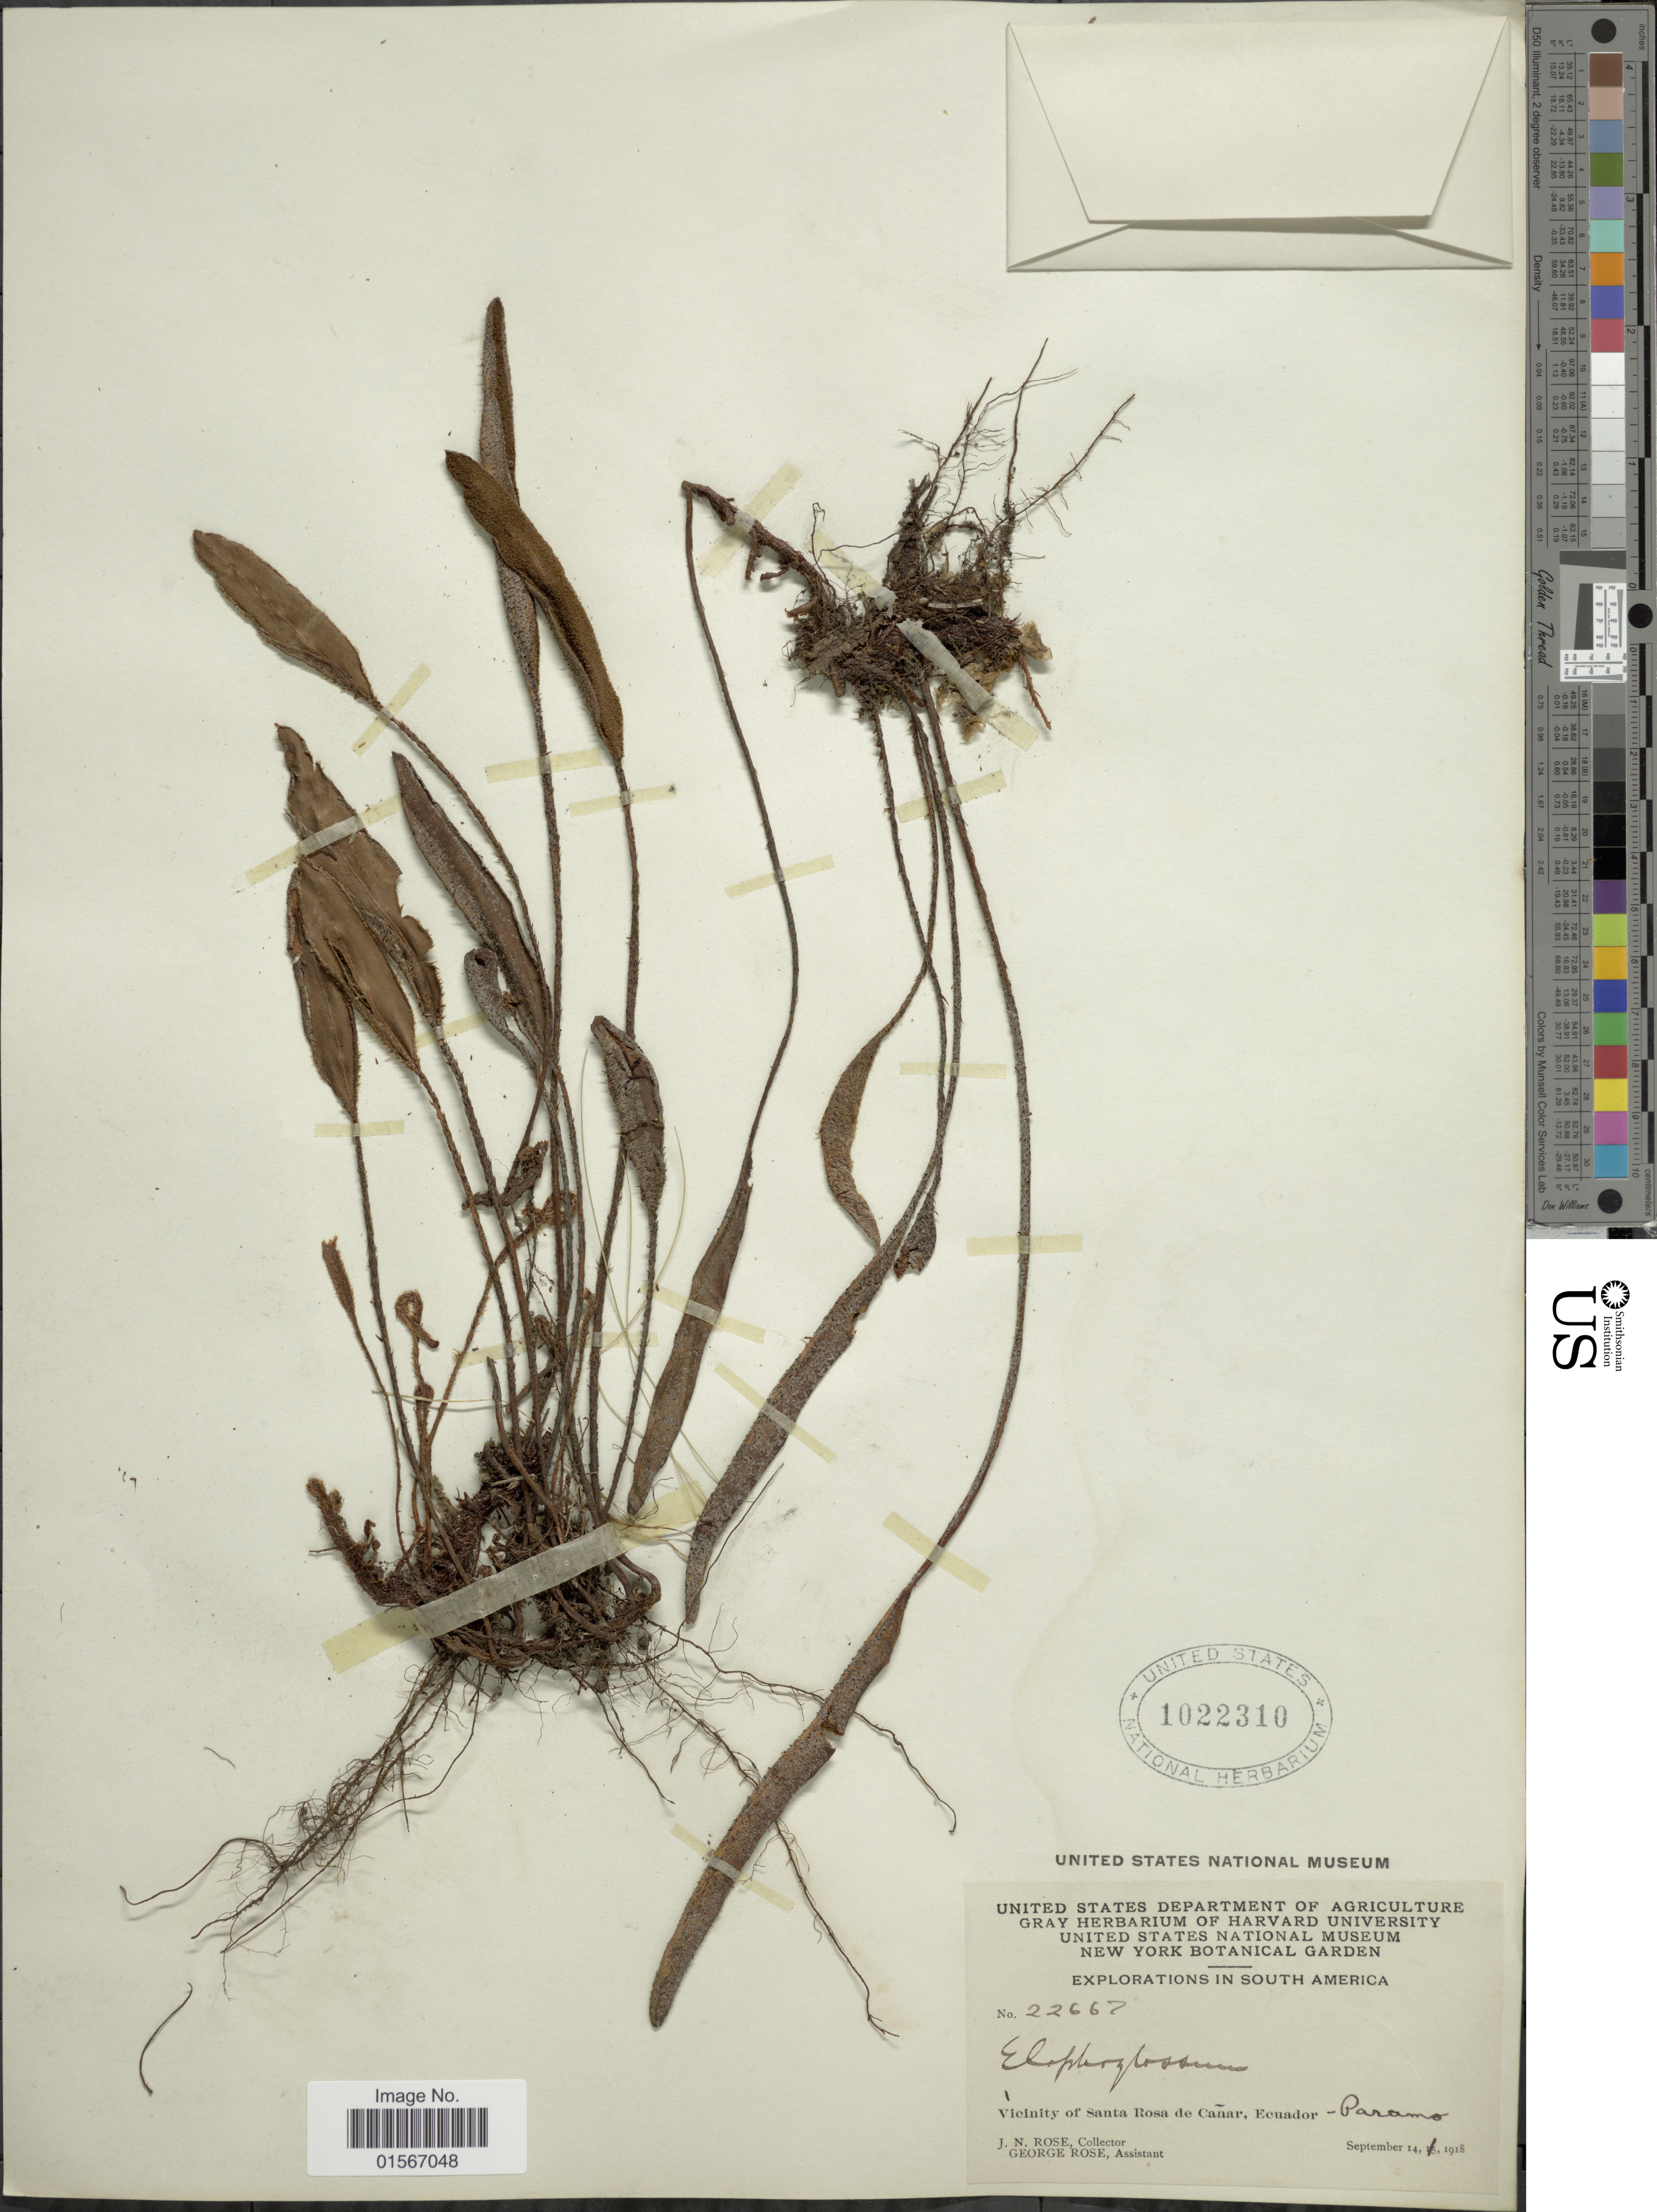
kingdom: Plantae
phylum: Tracheophyta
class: Polypodiopsida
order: Polypodiales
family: Dryopteridaceae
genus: Elaphoglossum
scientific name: Elaphoglossum mathewsii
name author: (Fée) T. Moore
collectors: J. N. Rose & G. Rose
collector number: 22667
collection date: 1918-09-14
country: Ecuador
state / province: Cañar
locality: Vicinity of Santa Rosa de Cañar - Paramo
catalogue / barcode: US 1022310